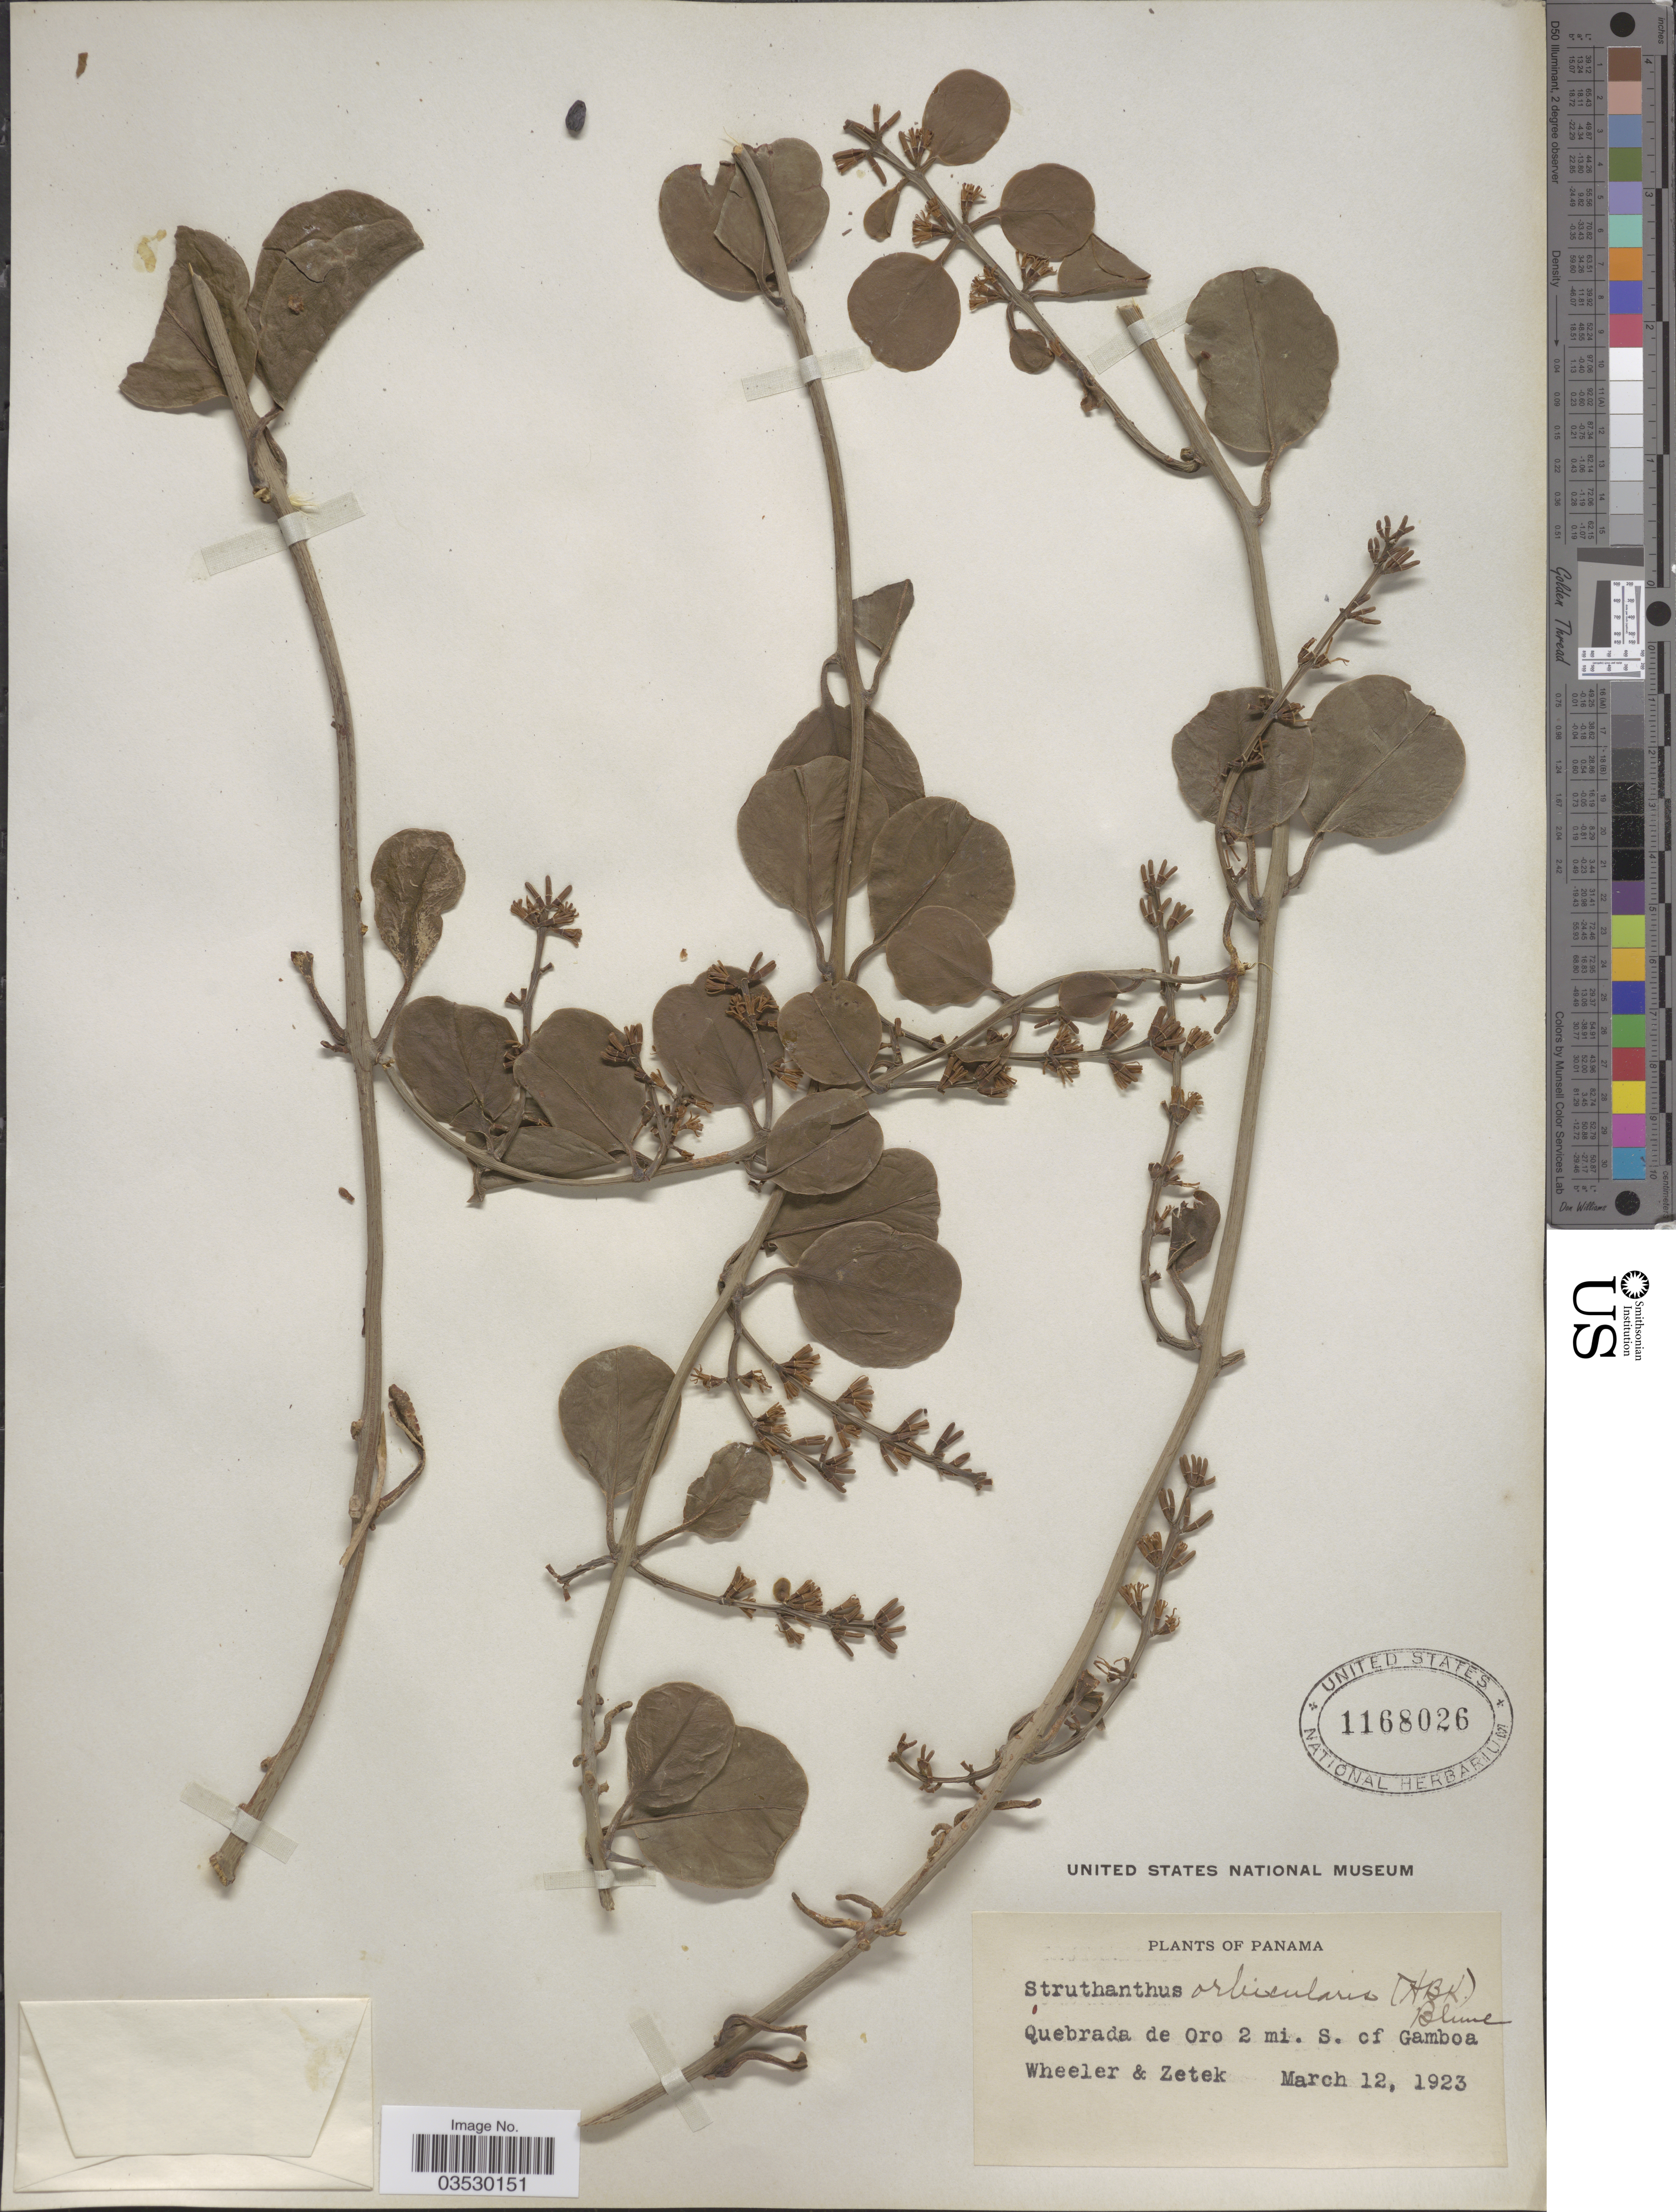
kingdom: Plantae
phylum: Tracheophyta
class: Magnoliopsida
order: Santalales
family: Loranthaceae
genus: Struthanthus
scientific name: Struthanthus orbicularis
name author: (Kunth) Blume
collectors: -- Wheeler & -. Zetek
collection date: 1923-03-12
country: Panama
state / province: Colón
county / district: Canal Zone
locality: Quebrada de Oro 2 mi. S. of Gamboa.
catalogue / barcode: US 1168026